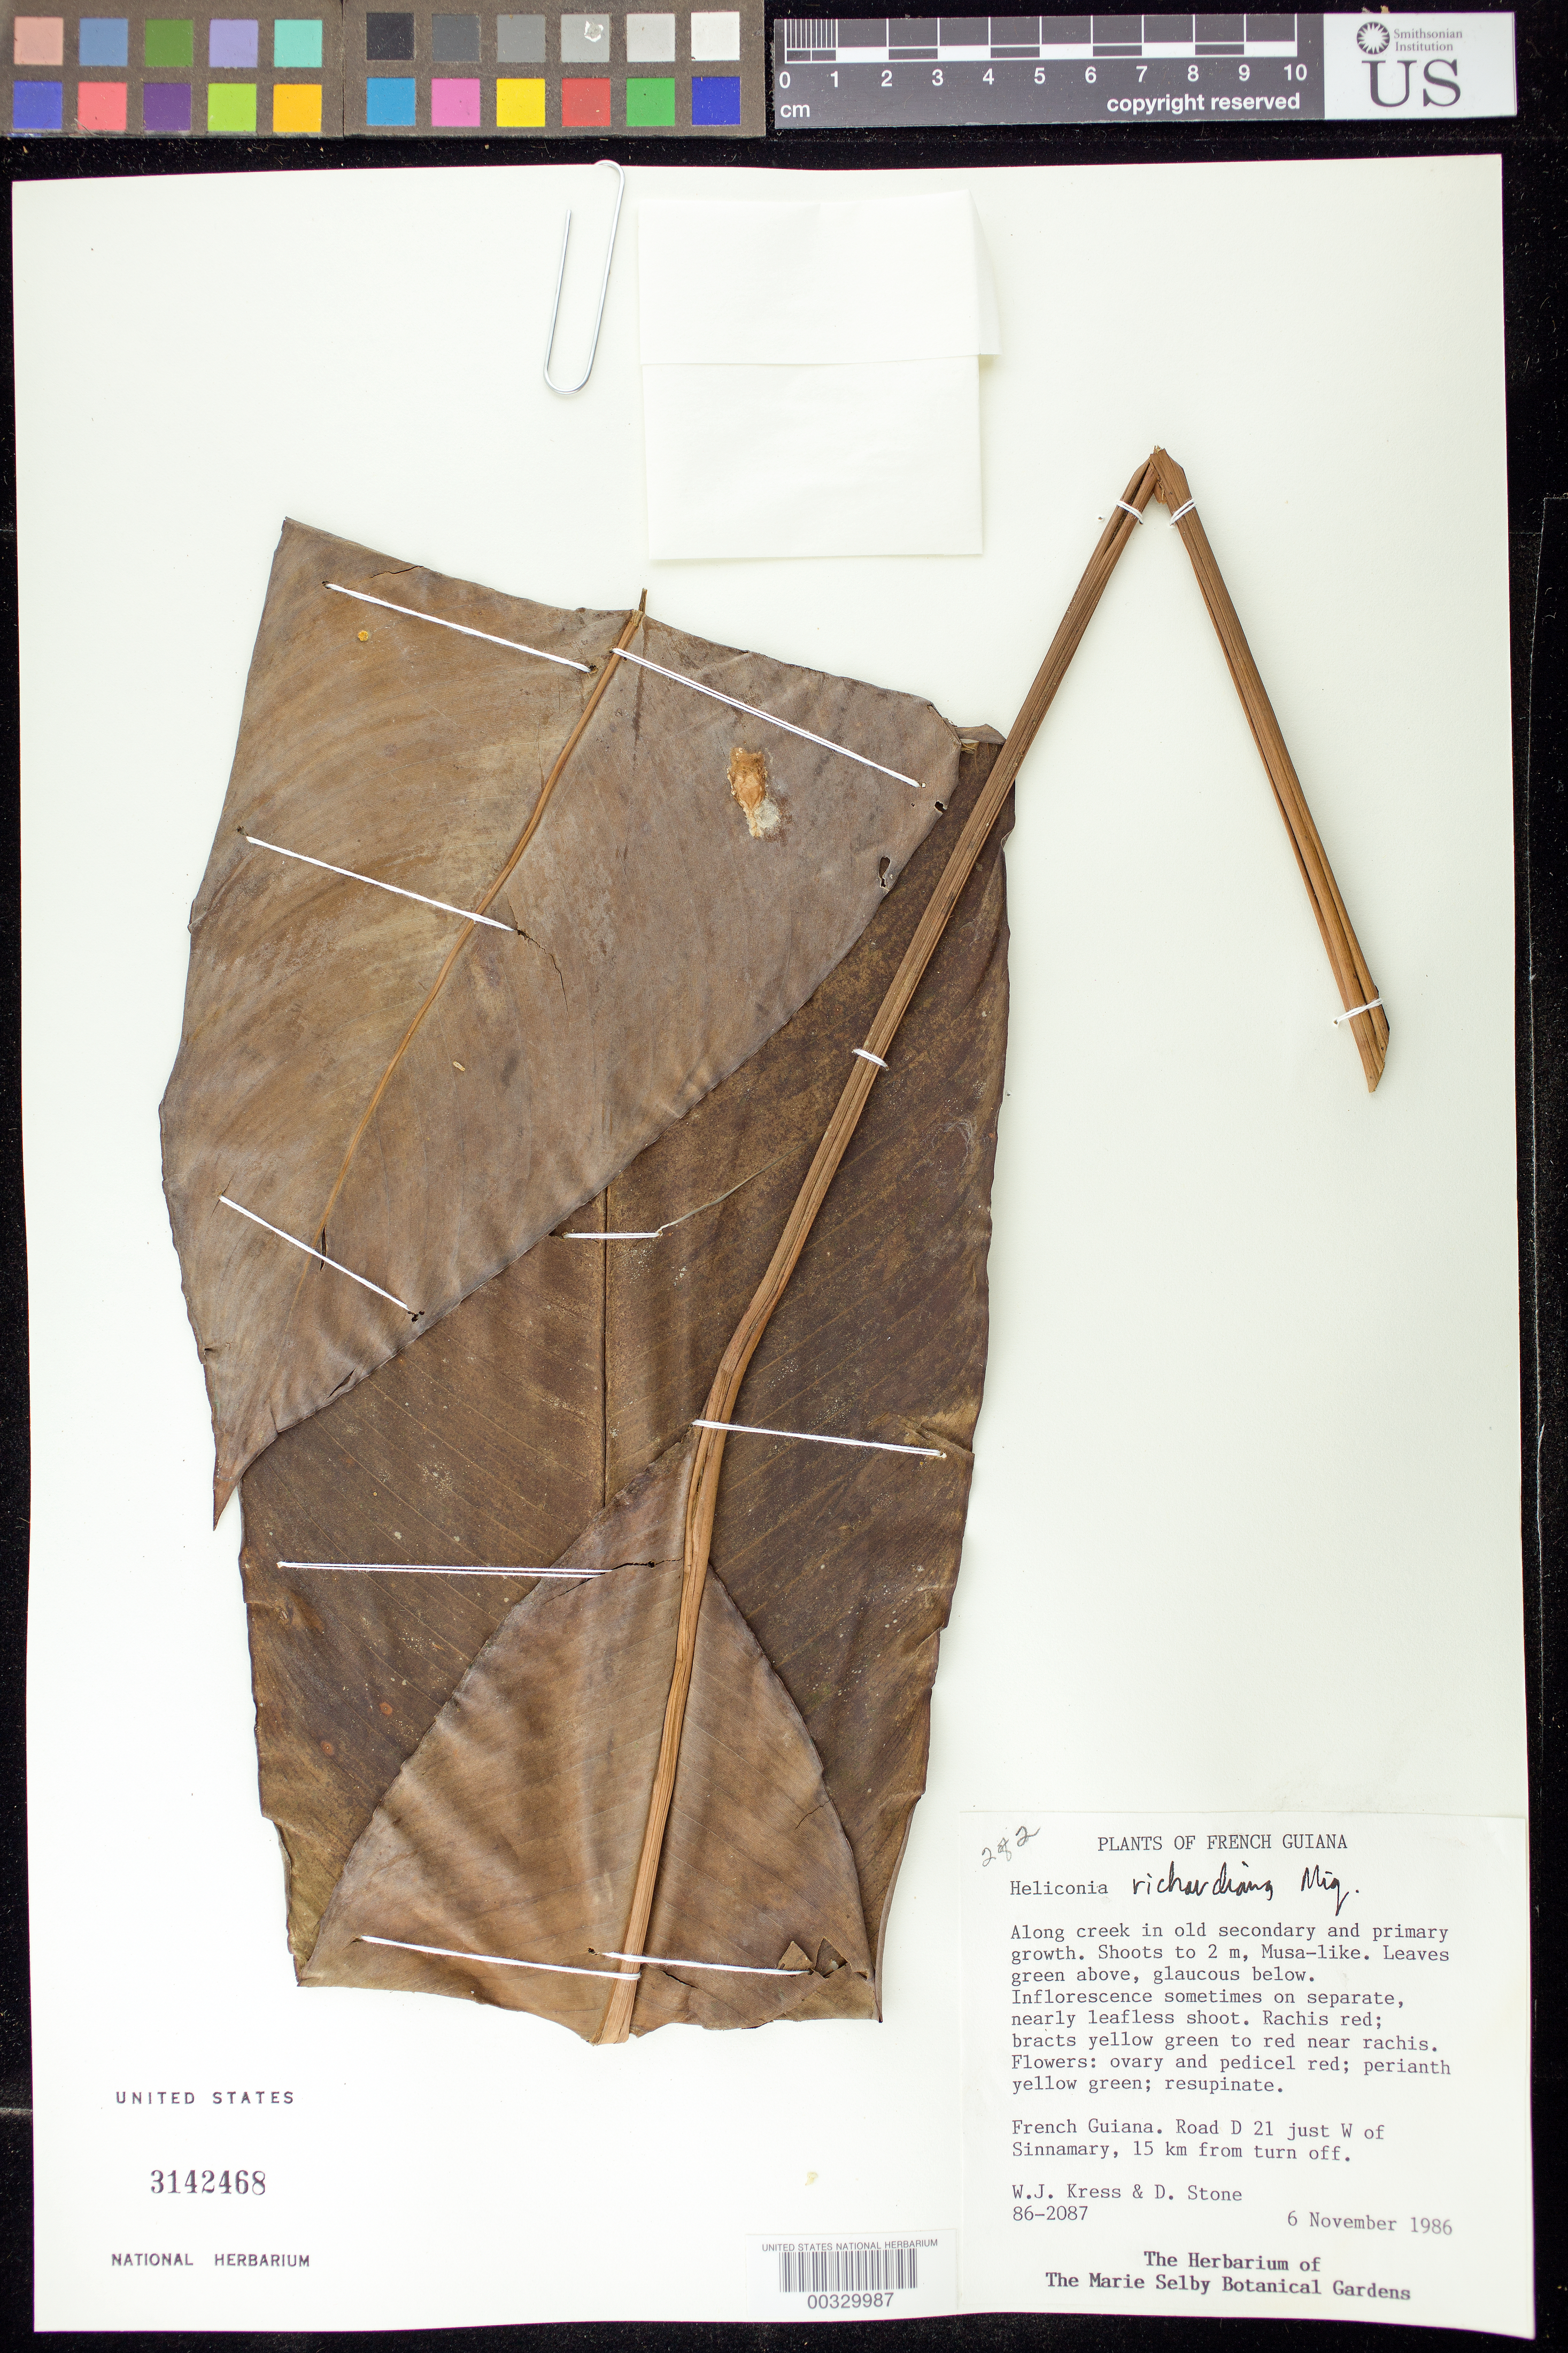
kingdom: Plantae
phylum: Tracheophyta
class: Liliopsida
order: Zingiberales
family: Heliconiaceae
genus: Heliconia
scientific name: Heliconia richardiana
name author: Miq.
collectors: W. J. Kress & D. E. Stone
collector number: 86-2087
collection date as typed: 06 Nov 1986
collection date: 1986-11-06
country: French Guiana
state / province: Cayenne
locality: Road d 21 just w of sinnamary, 15 km from turn off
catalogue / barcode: US 3142468